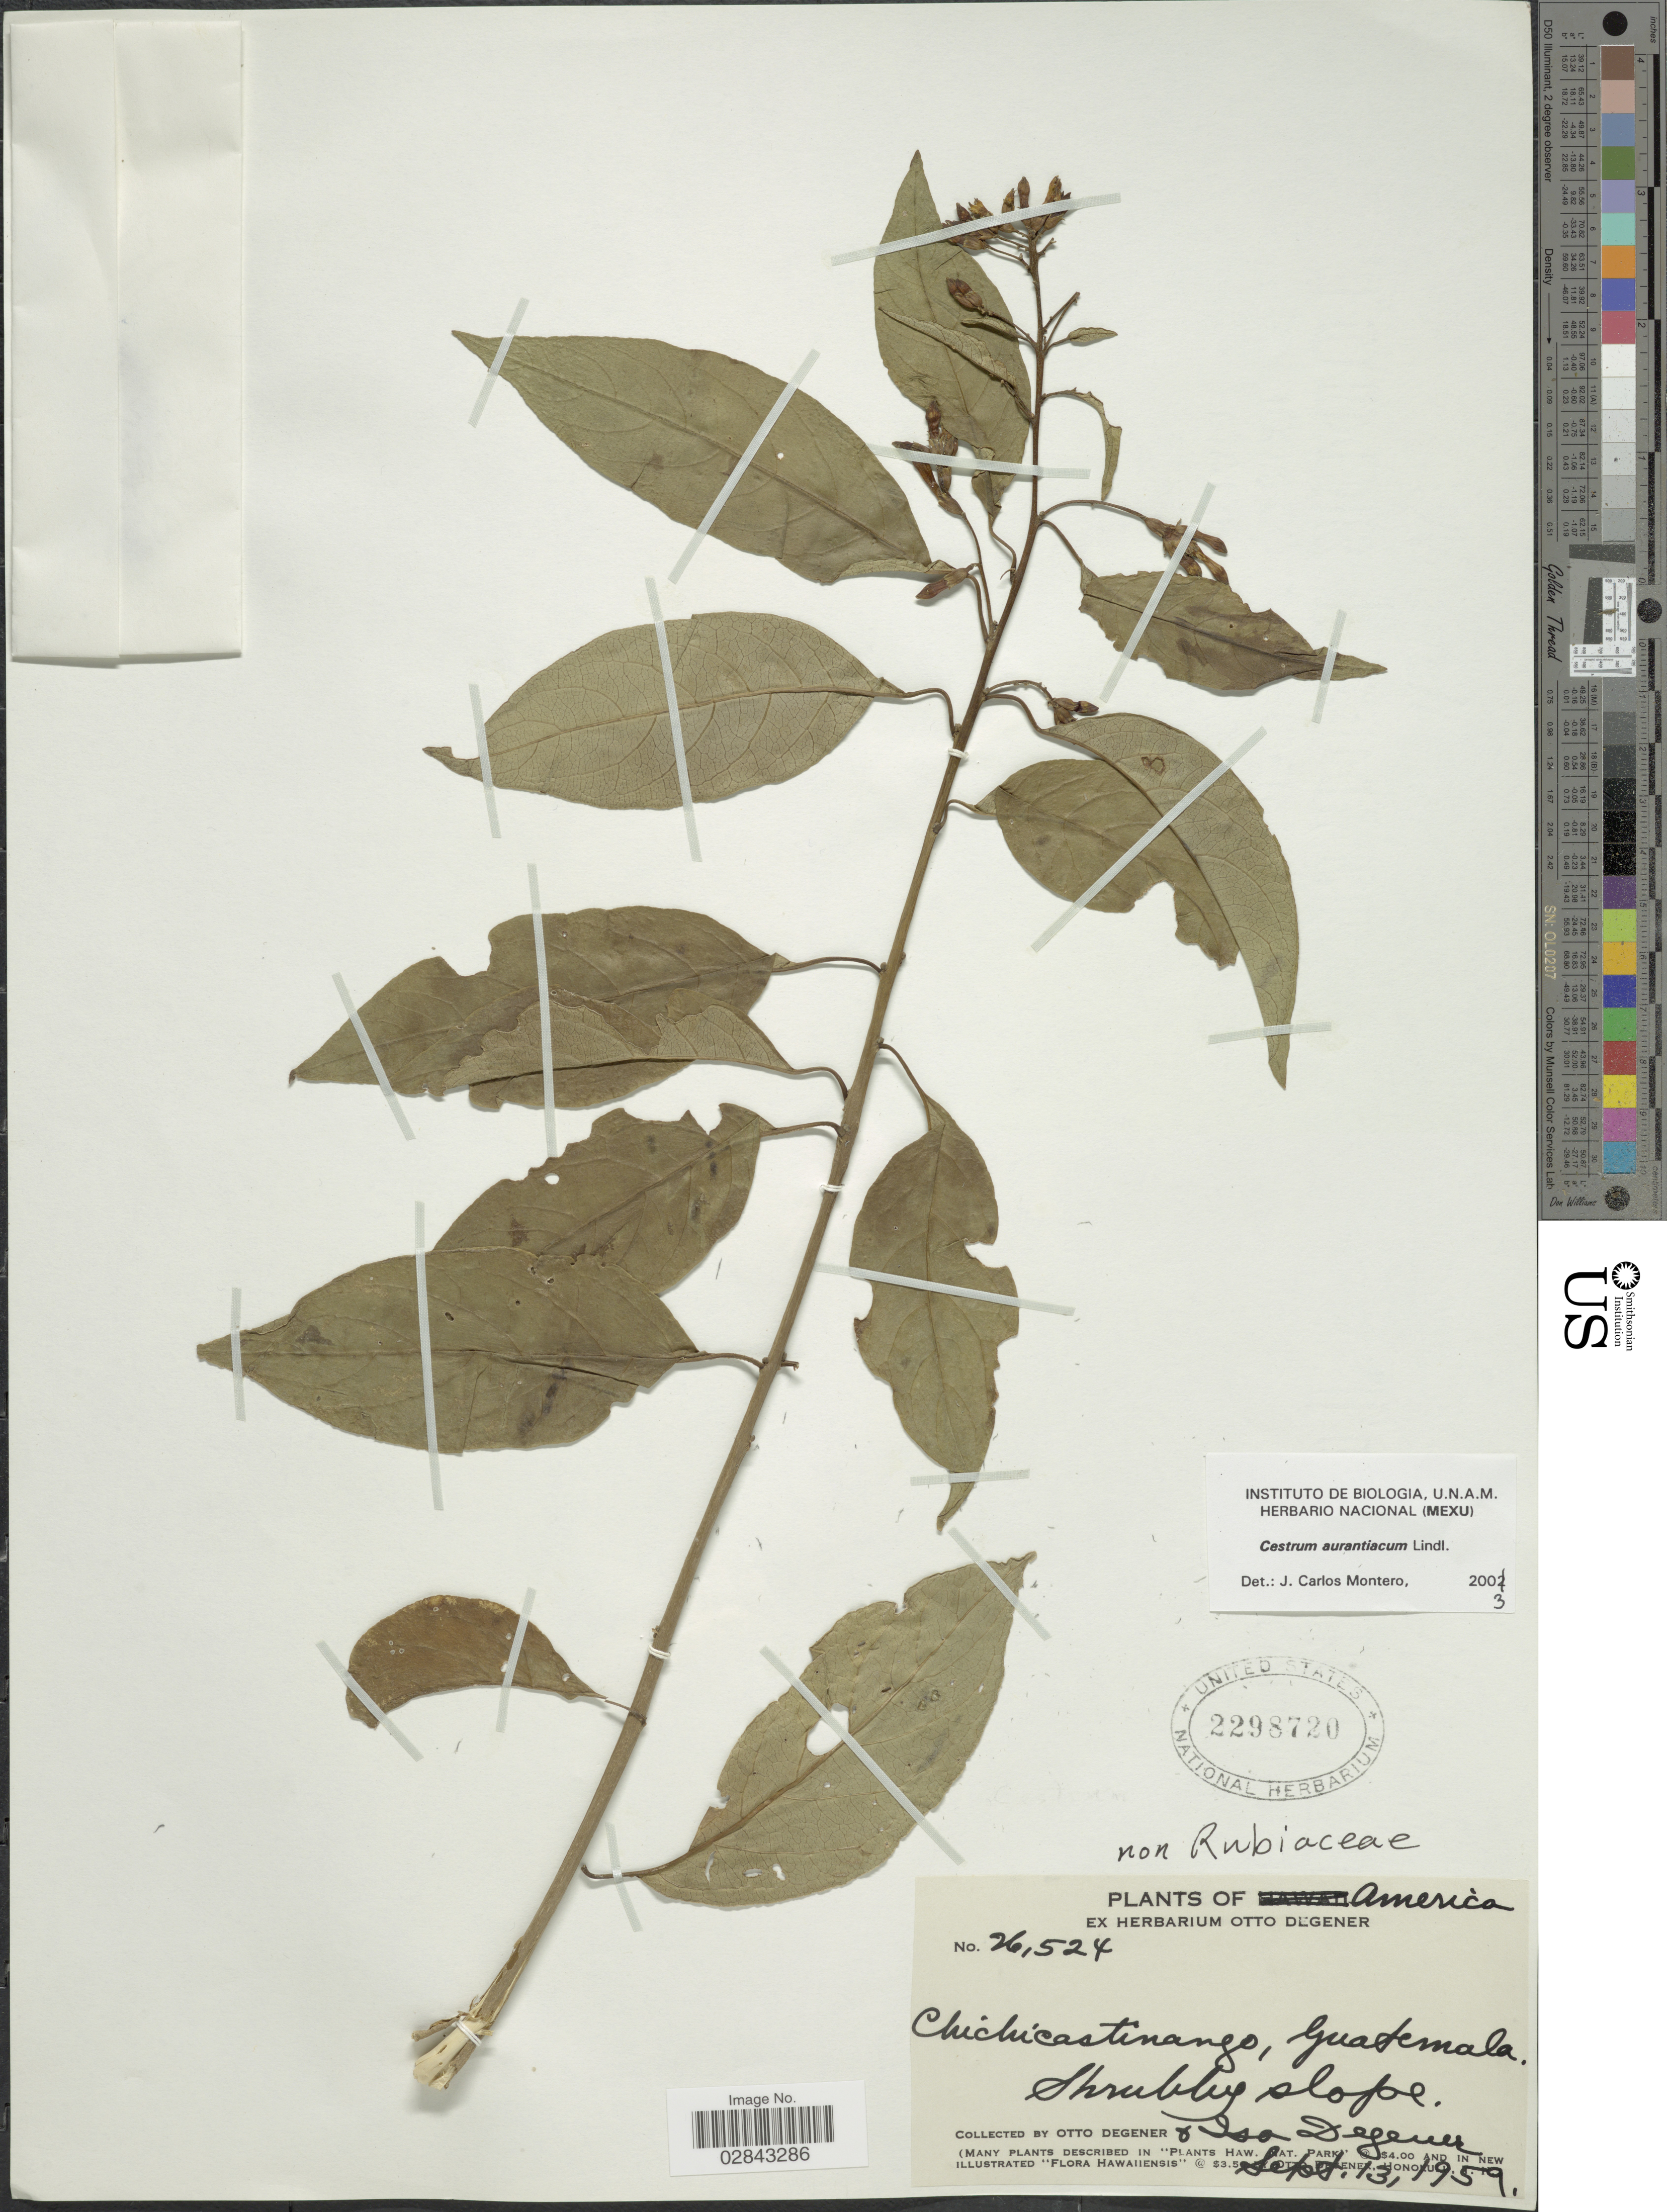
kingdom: Plantae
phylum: Tracheophyta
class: Magnoliopsida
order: Solanales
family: Solanaceae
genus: Cestrum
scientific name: Cestrum aurantiacum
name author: Lindley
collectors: O. Degener & I. Degener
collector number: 26524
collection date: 1959-09-13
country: Guatemala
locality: Chichicastinango.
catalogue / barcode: US 2298720